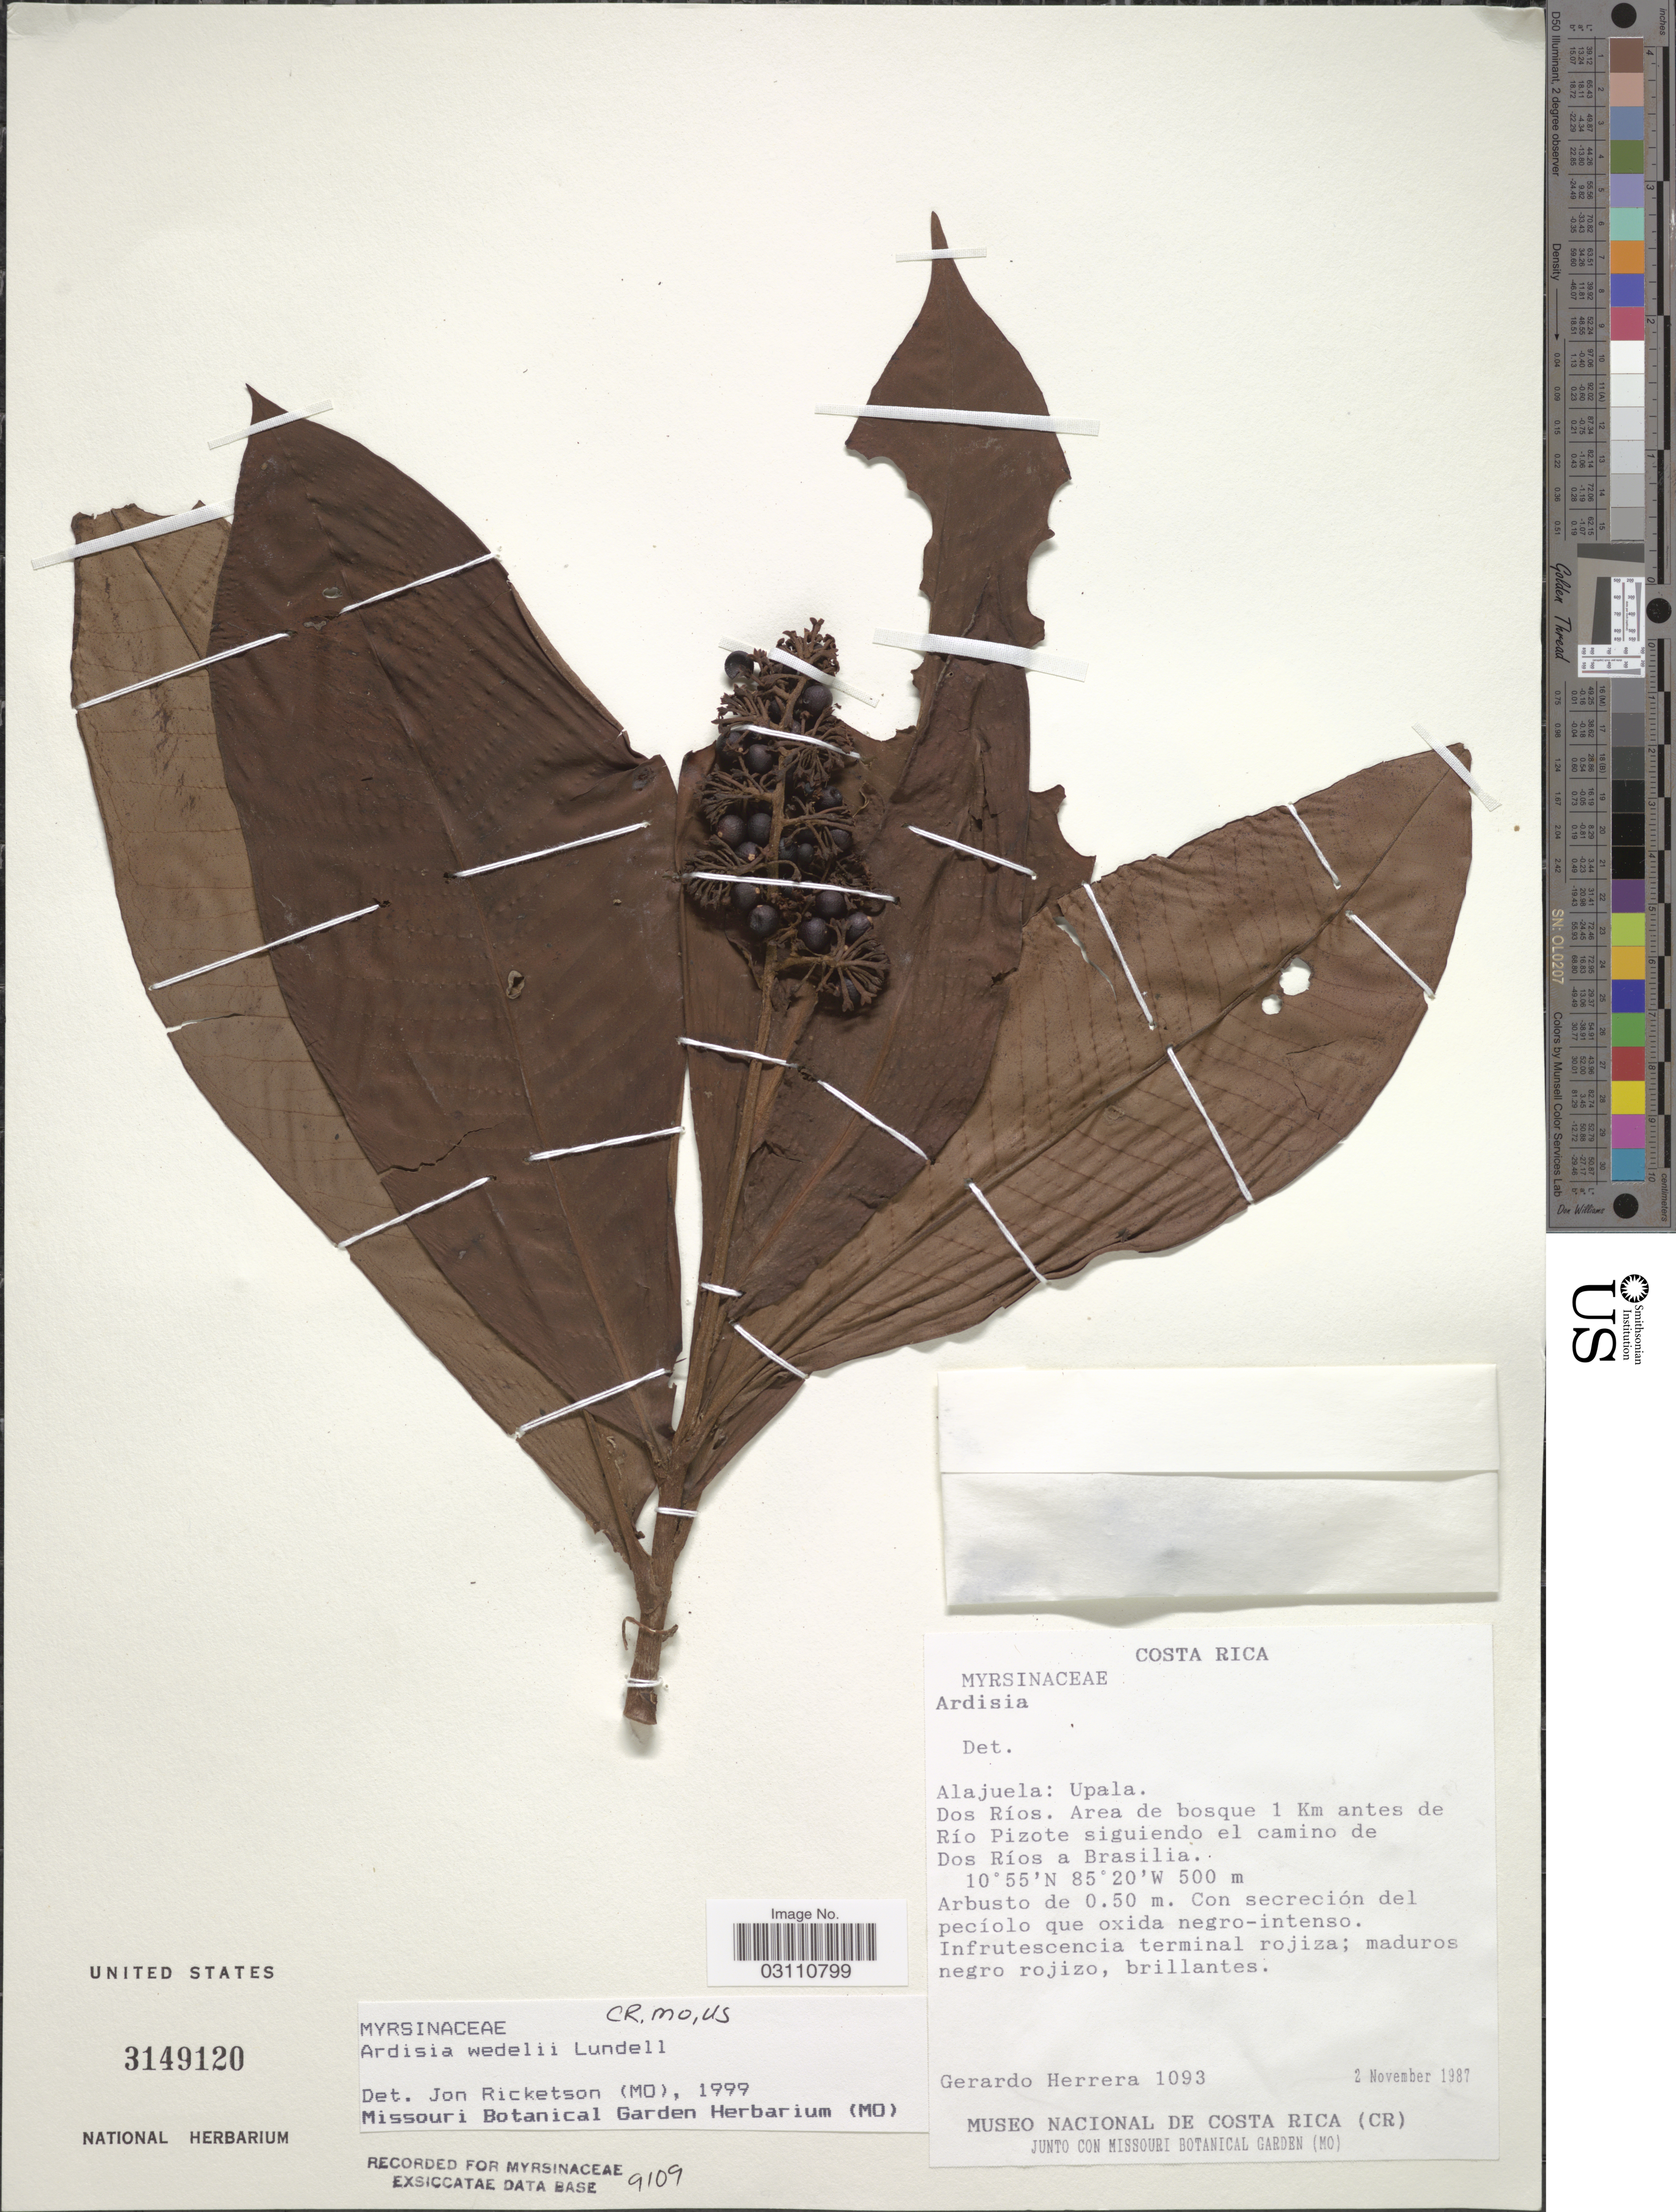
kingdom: Plantae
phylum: Tracheophyta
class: Magnoliopsida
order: Ericales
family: Primulaceae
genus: Ardisia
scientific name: Ardisia wedelii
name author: Lundell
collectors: G. Herrera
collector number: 1093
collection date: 1987-11-02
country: Costa Rica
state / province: Alajuela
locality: Upala. Dos Ríos. Area de bosque 1 Km antes de Río Pizote siguiendo en camino de Dos Ríos a Brasilia.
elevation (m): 500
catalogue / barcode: US 3149120